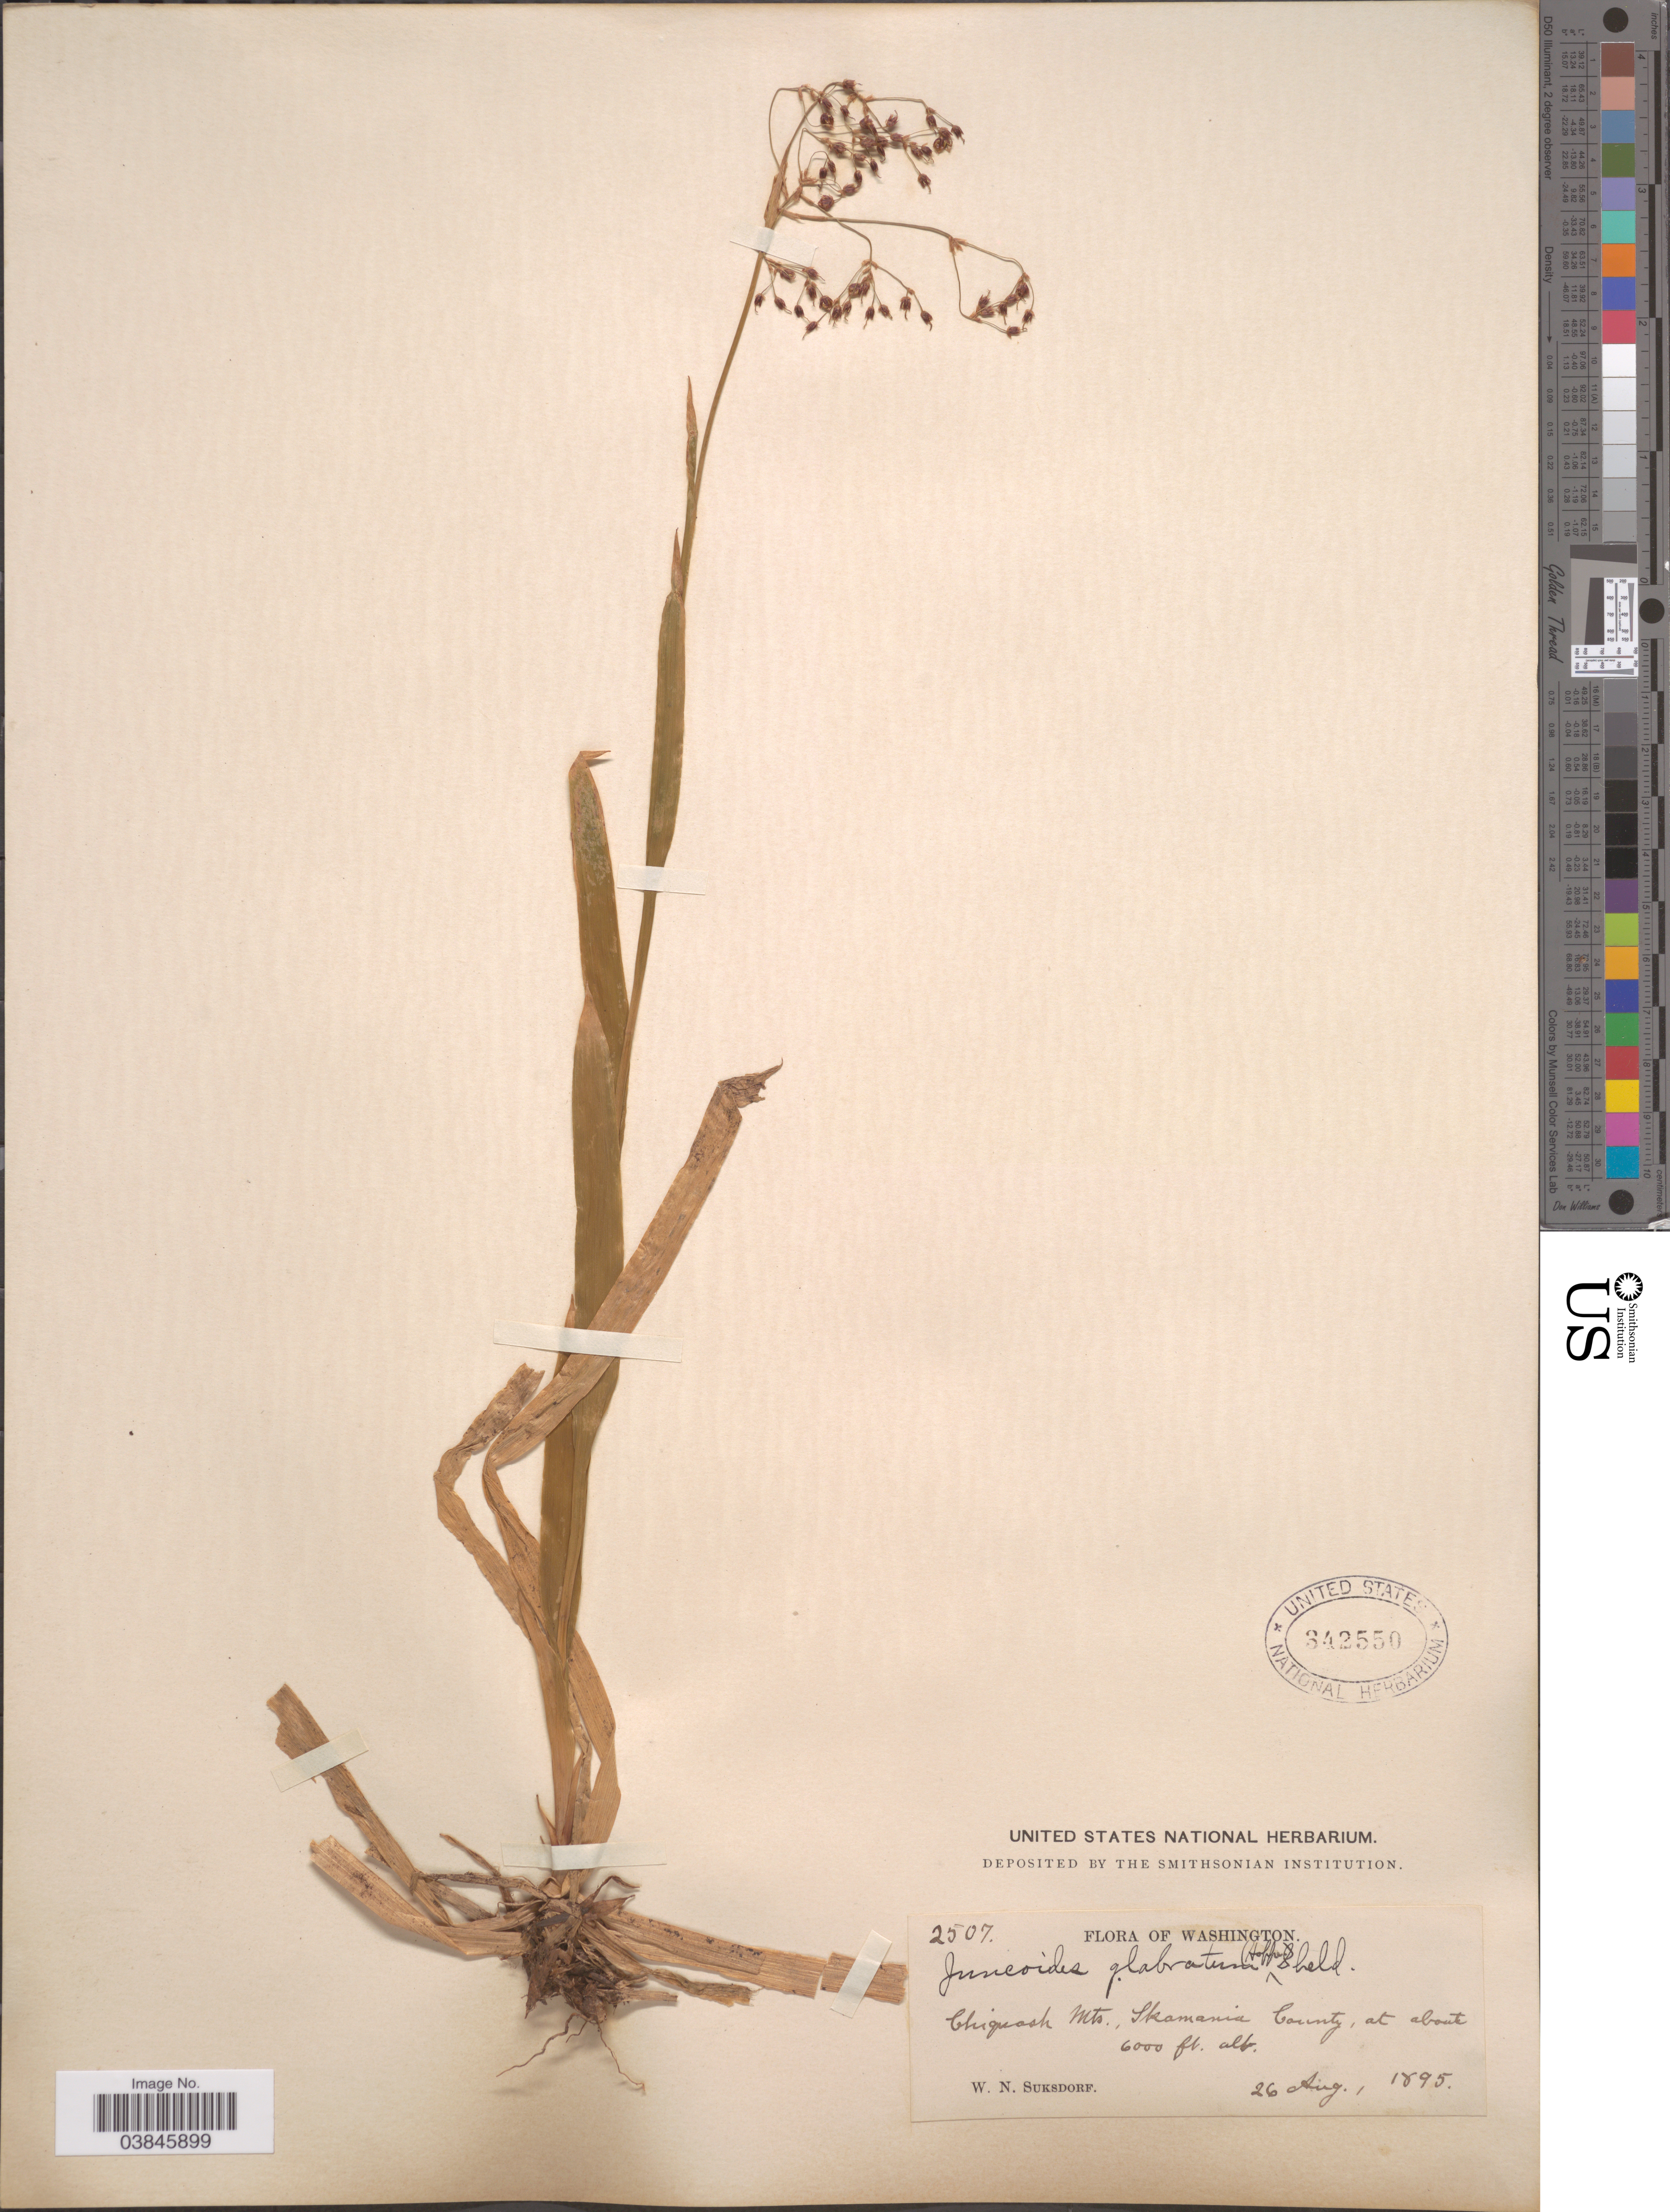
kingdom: Plantae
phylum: Tracheophyta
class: Liliopsida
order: Poales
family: Juncaceae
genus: Luzula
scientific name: Luzula glabrata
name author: (Hoppe) Desv.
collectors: W. N. Suksdorf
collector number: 2507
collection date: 1895-08-26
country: United States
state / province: Washington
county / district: Skamania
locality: Chiquash Mts., Skamania County.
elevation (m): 1829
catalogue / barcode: US 342550